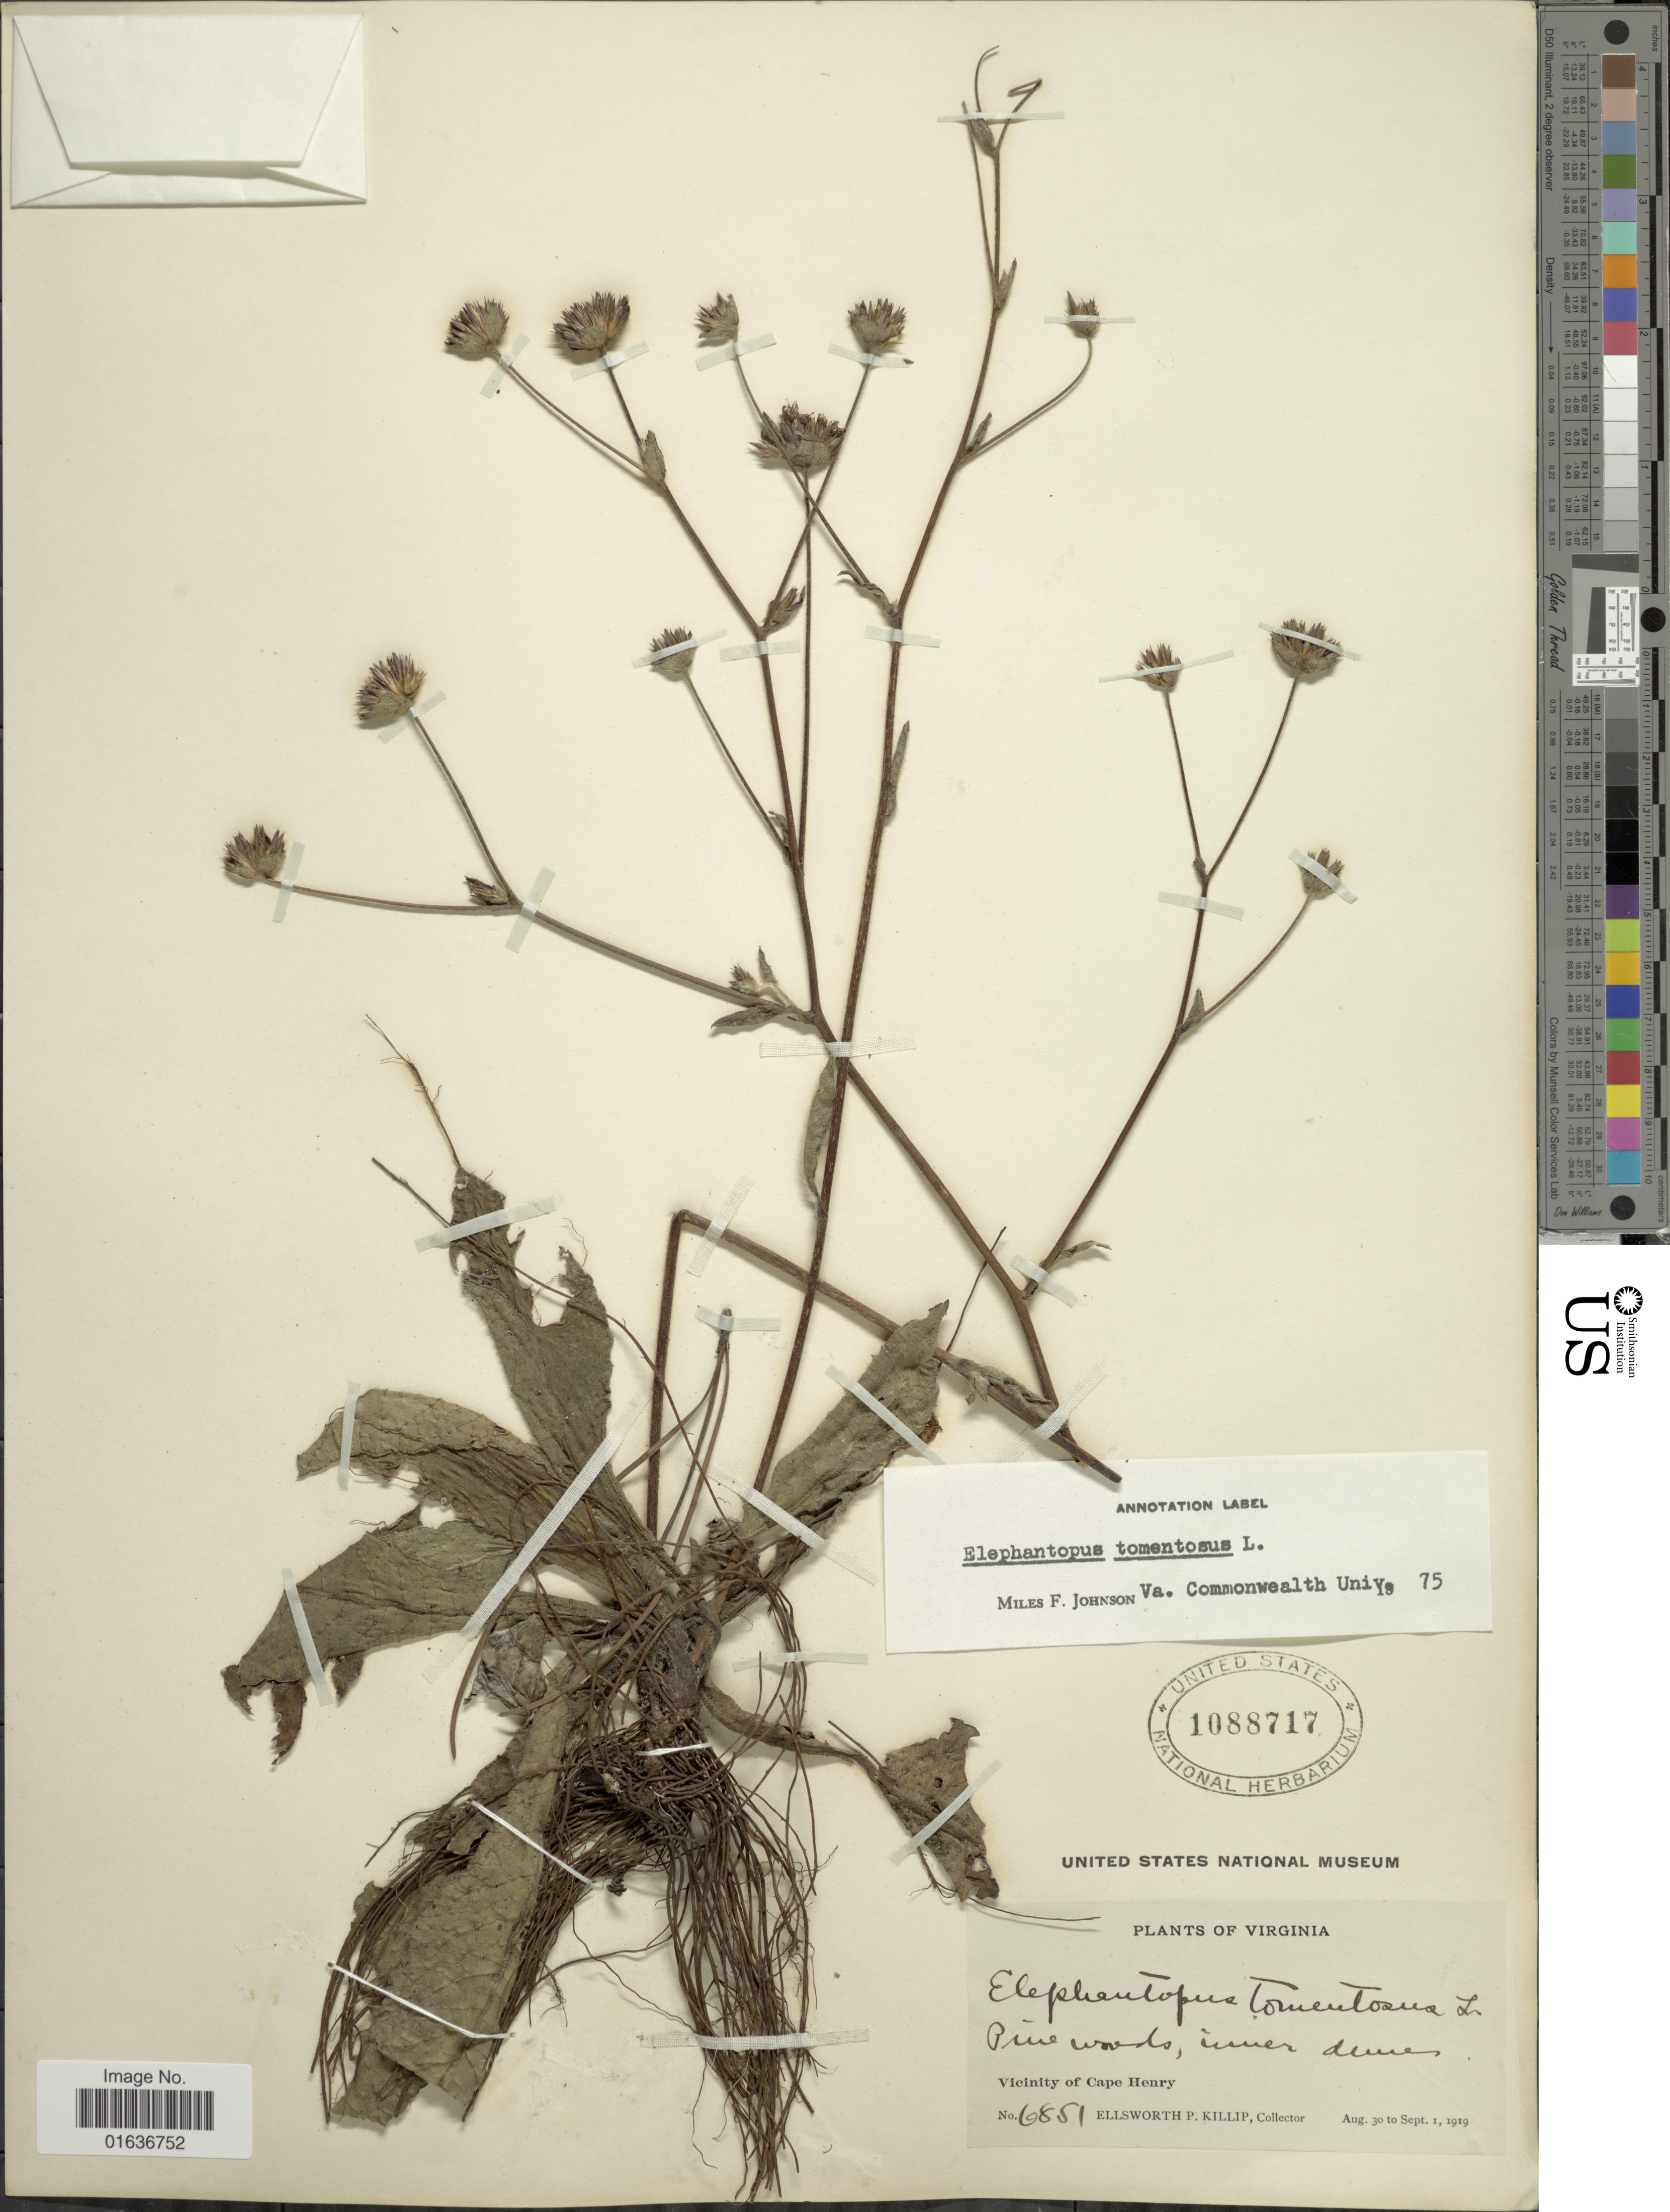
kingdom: Plantae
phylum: Tracheophyta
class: Magnoliopsida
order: Asterales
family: Asteraceae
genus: Elephantopus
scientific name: Elephantopus tomentosus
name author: L.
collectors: E. P. Killip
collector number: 6851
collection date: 1919-08-03/1919-09-01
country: United States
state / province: Virginia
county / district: City of Virginia Beach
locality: Pine woods, Vicinity of Cape Henry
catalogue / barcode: US 1088717